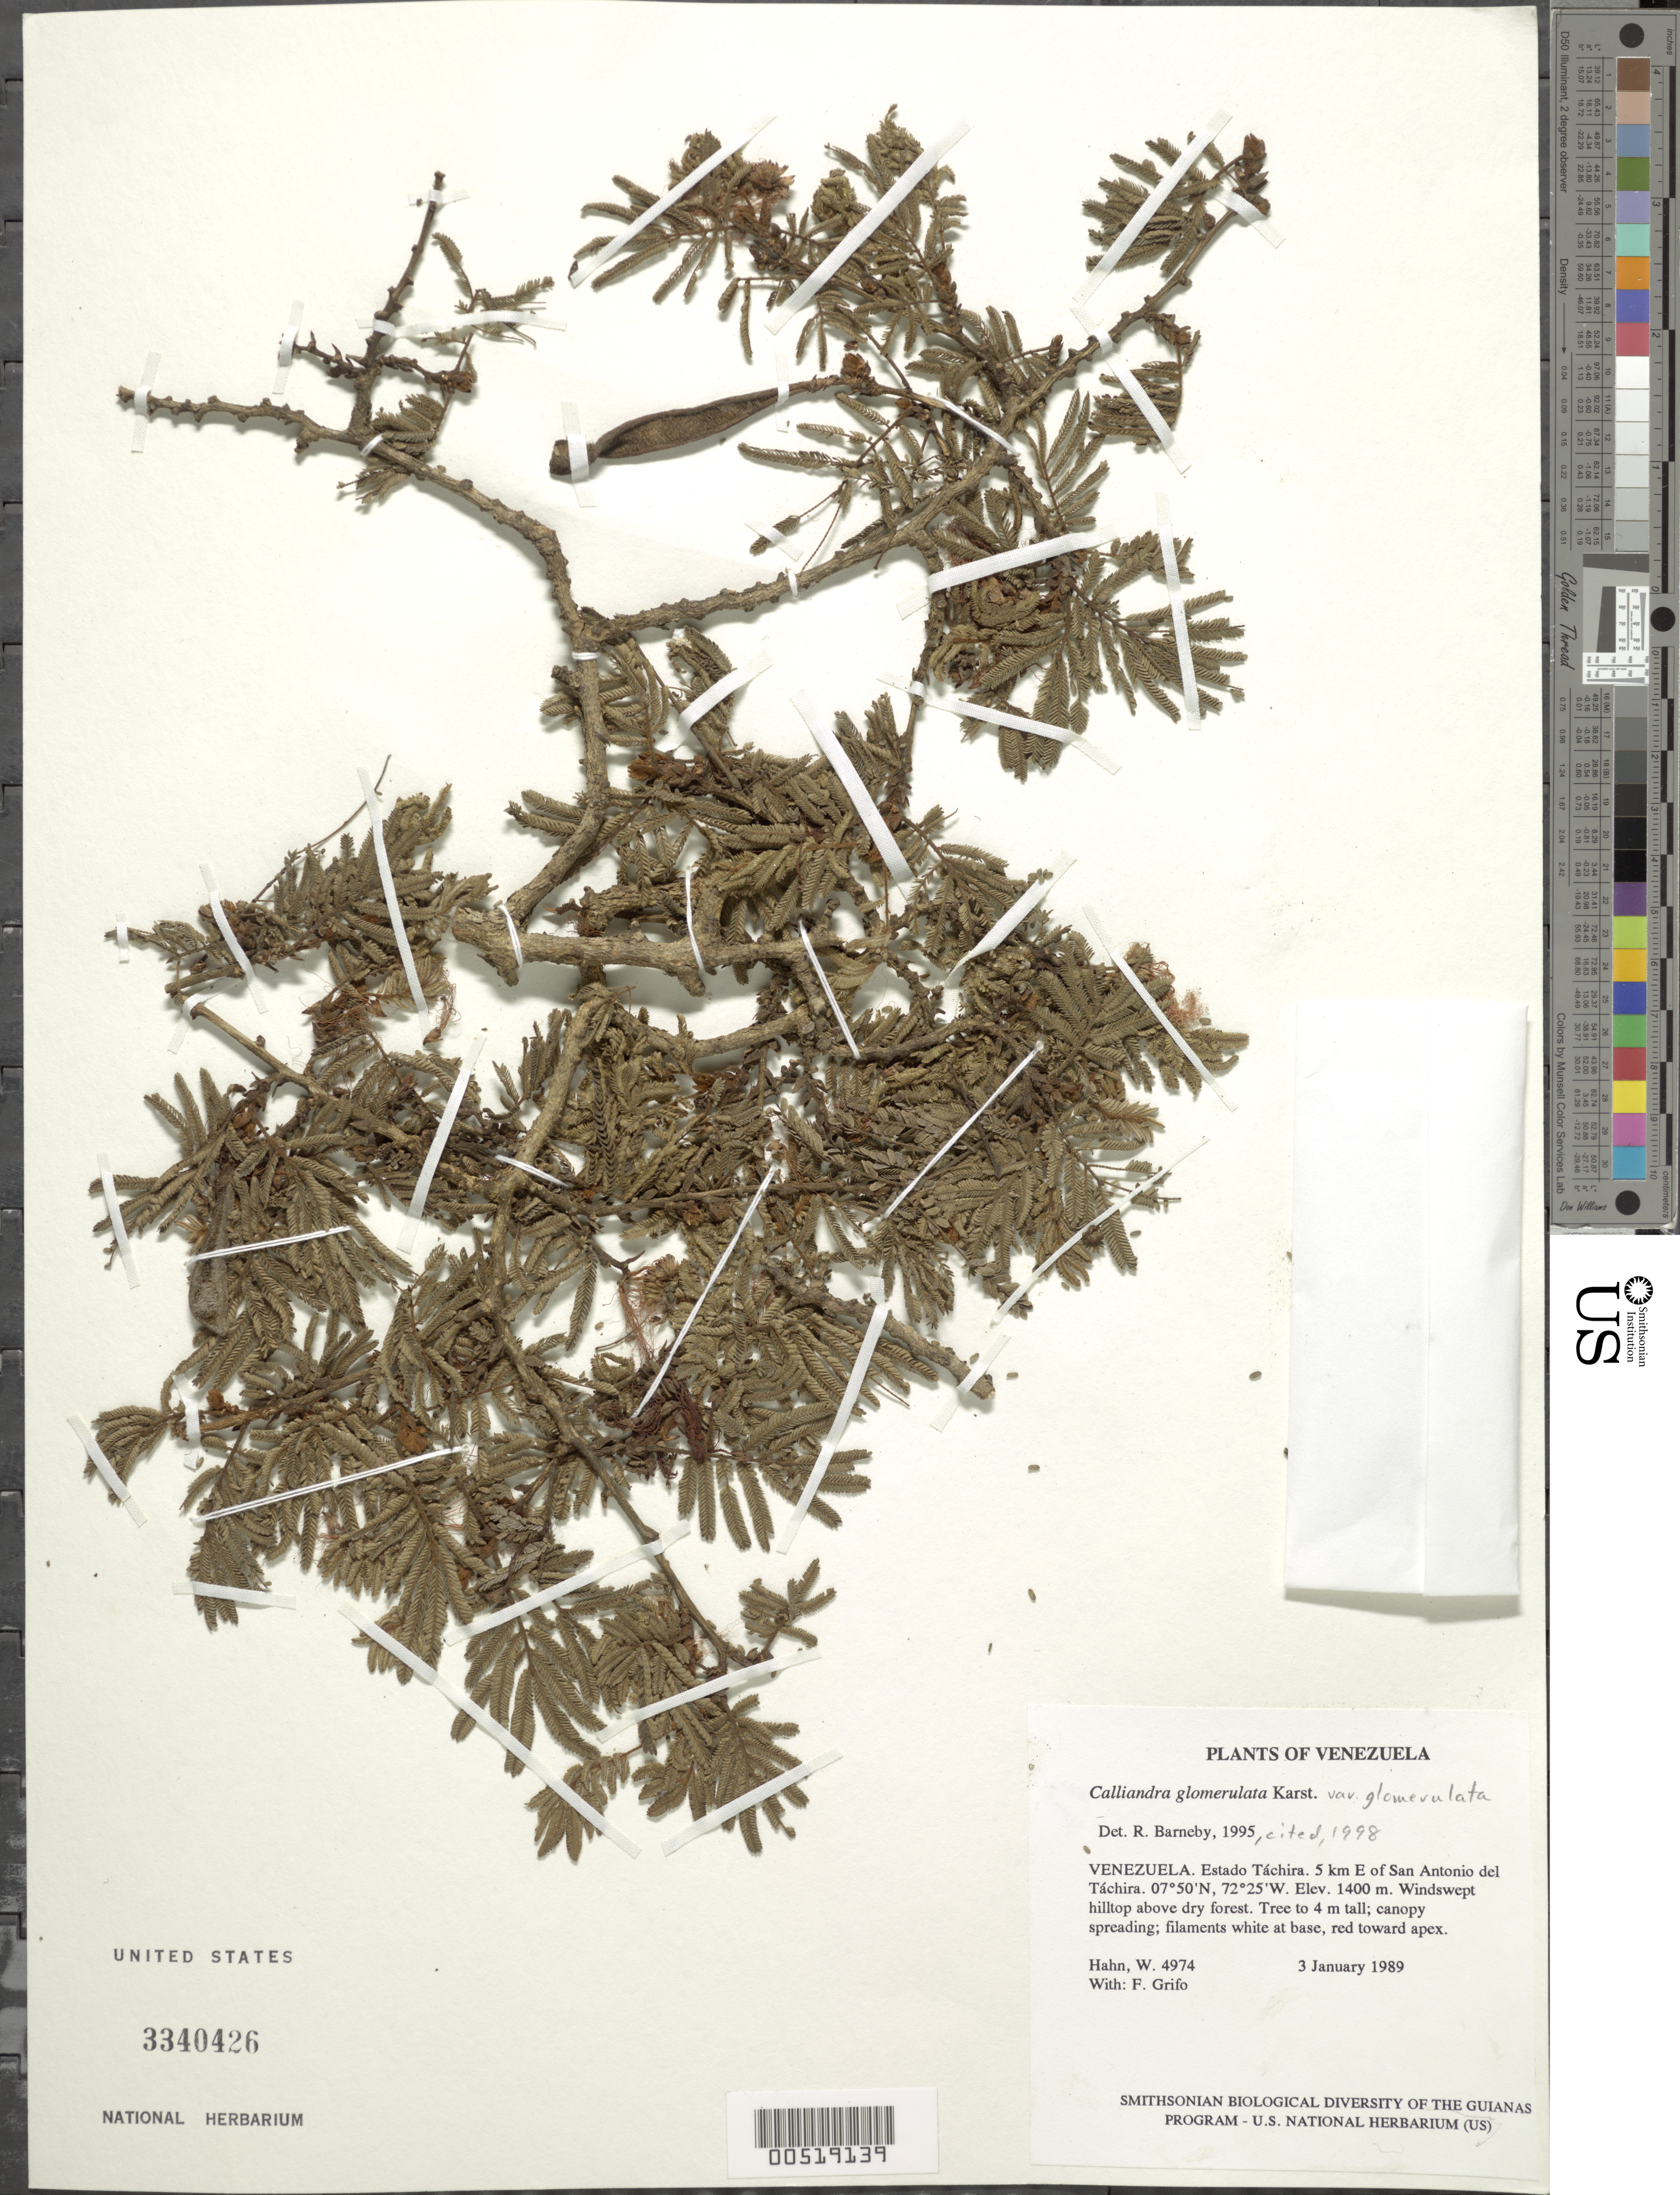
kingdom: Plantae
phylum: Tracheophyta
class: Magnoliopsida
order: Fabales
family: Fabaceae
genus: Calliandra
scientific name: Calliandra glomerulata var. glomerulata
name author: H. Karst.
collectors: W. Hahn & F. Grifo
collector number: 4974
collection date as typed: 3 January 1989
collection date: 1989-01-03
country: Venezuela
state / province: Táchira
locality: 5 km E of San Antonio del Táchira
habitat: Windswept hilltop above dry forest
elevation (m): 1400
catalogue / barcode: US 3340426